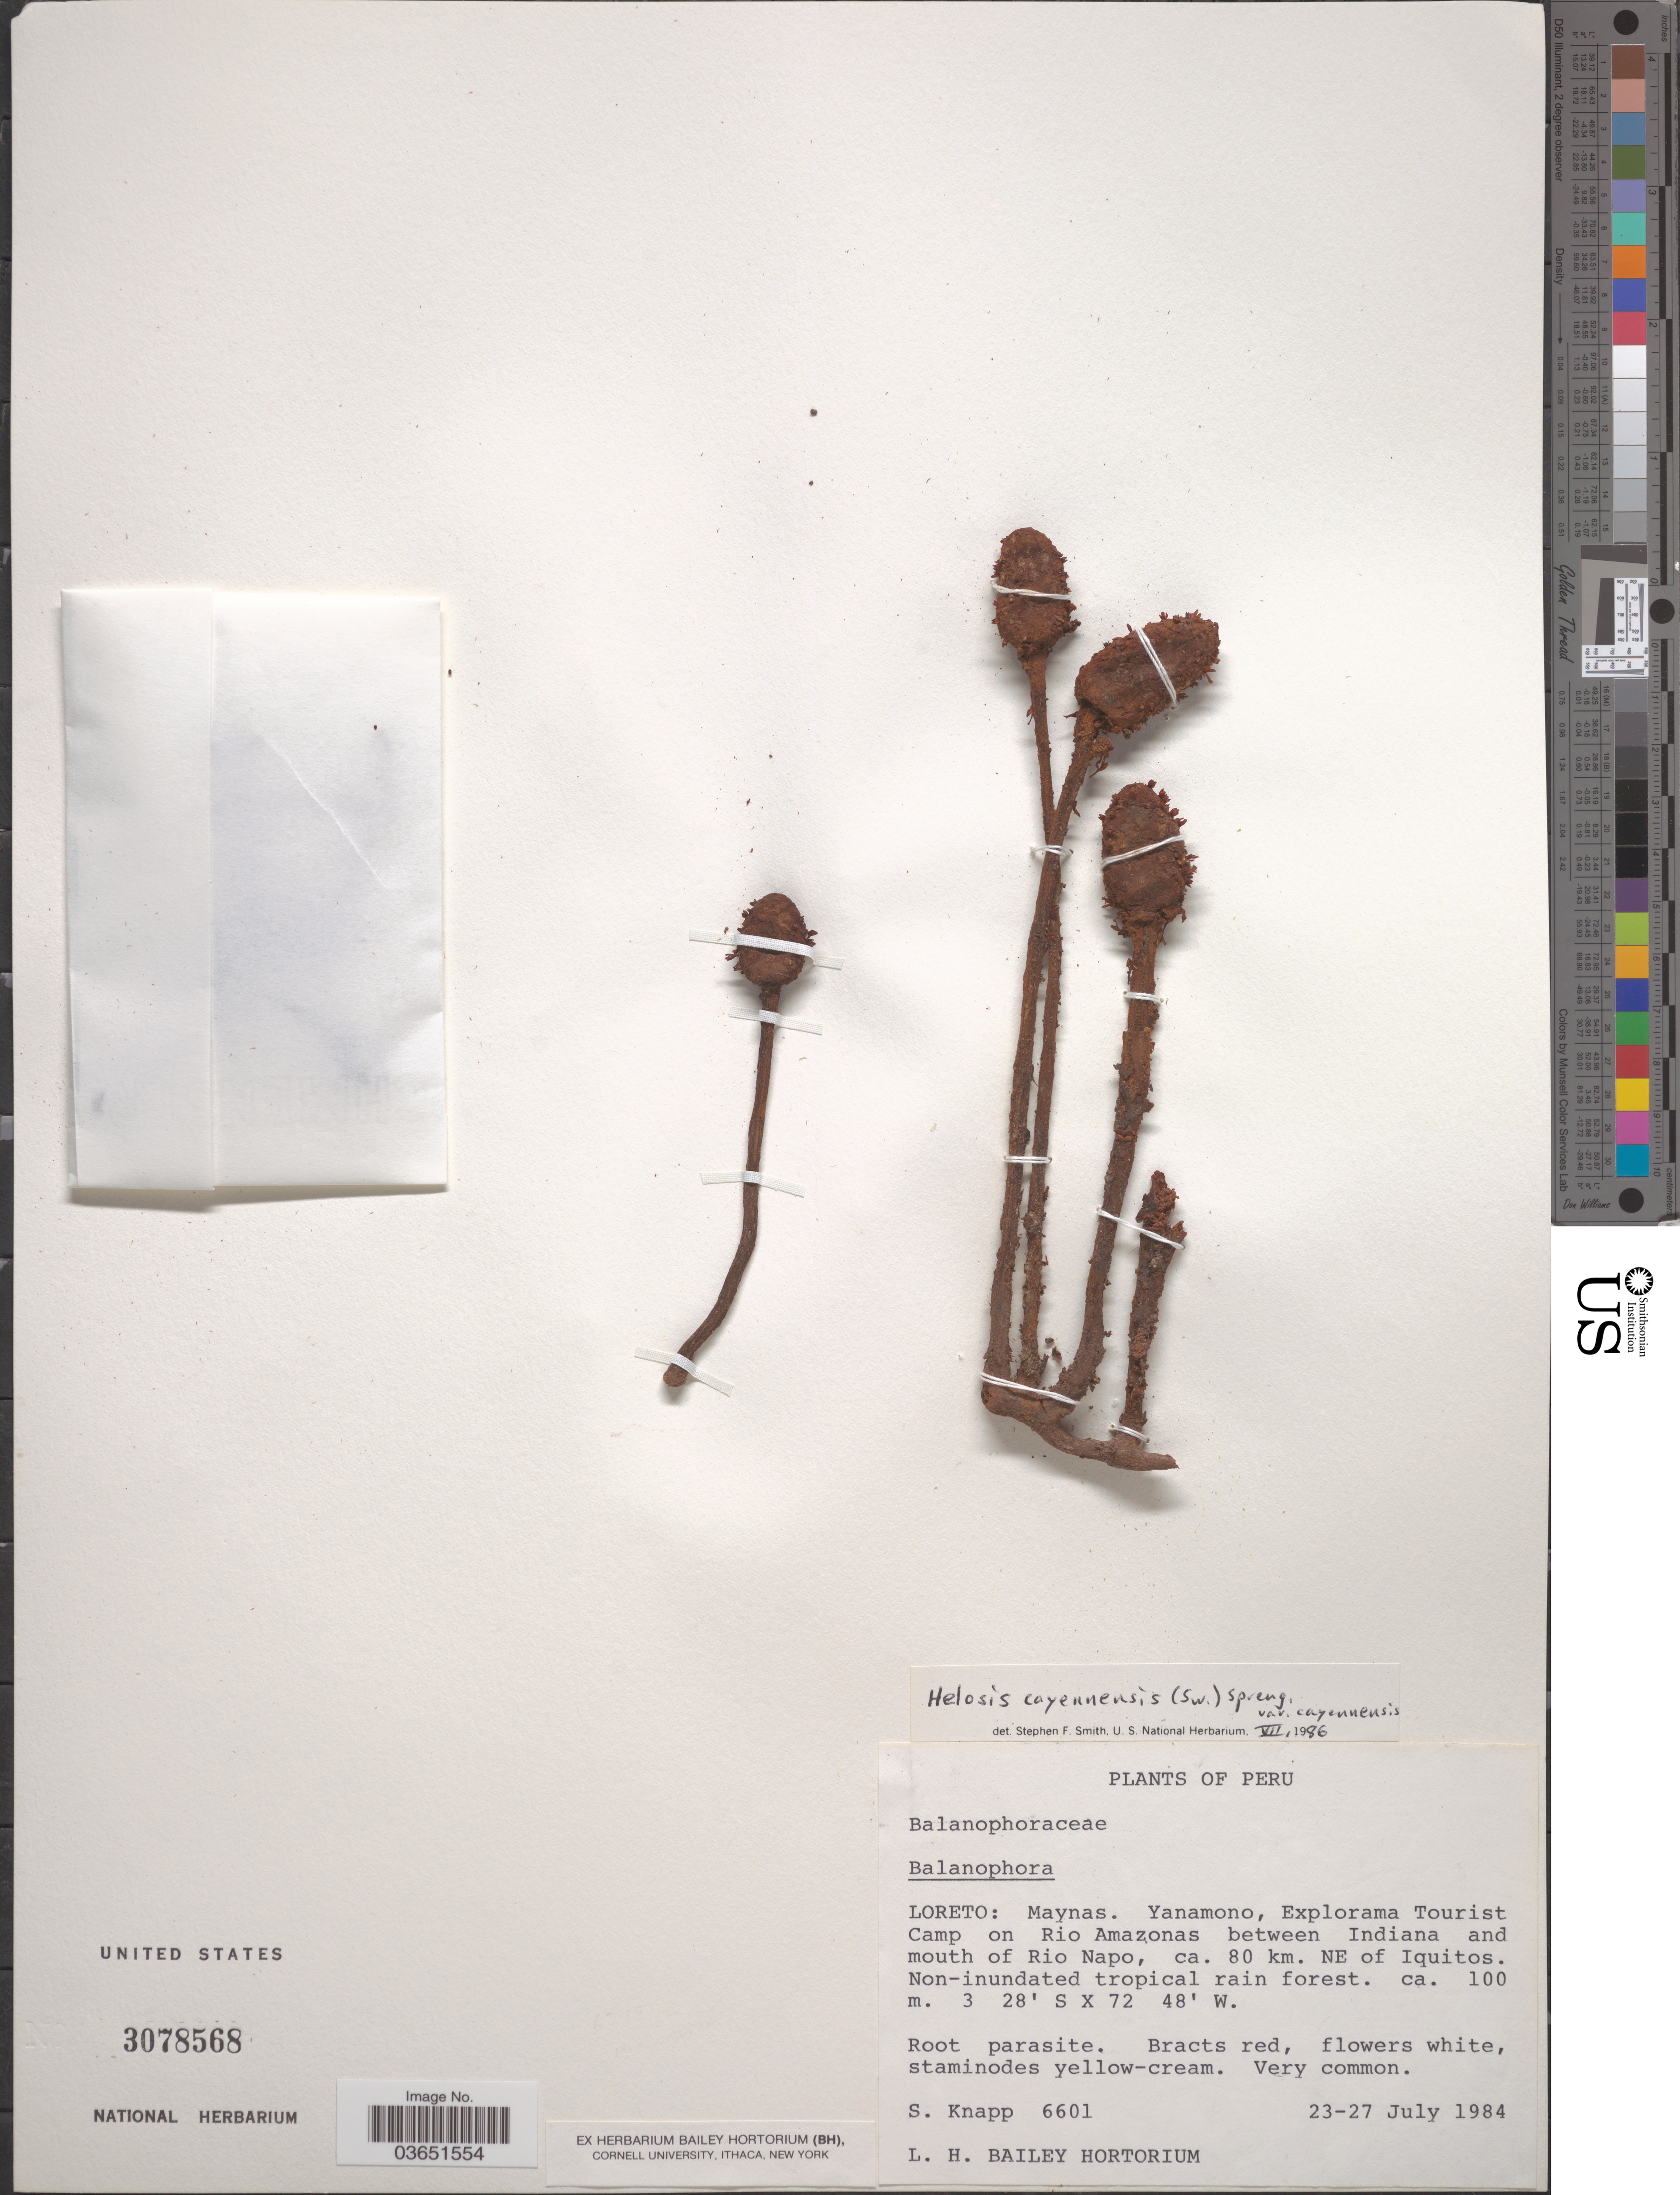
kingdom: Plantae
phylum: Tracheophyta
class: Magnoliopsida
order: Santalales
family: Balanophoraceae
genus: Helosis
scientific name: Helosis cayennensis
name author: (Sw.) Spreng.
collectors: S. Knapp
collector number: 6601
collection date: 1984-07-23/1984-07-27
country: Peru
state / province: Loreto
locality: Maynas. Yanamono, Explorama Tourist Camp on Rio Amazonas between Indiana and mouth of Rio Napo, ca. 80 km. NE of Iquitos.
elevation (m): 100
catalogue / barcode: US 3078568